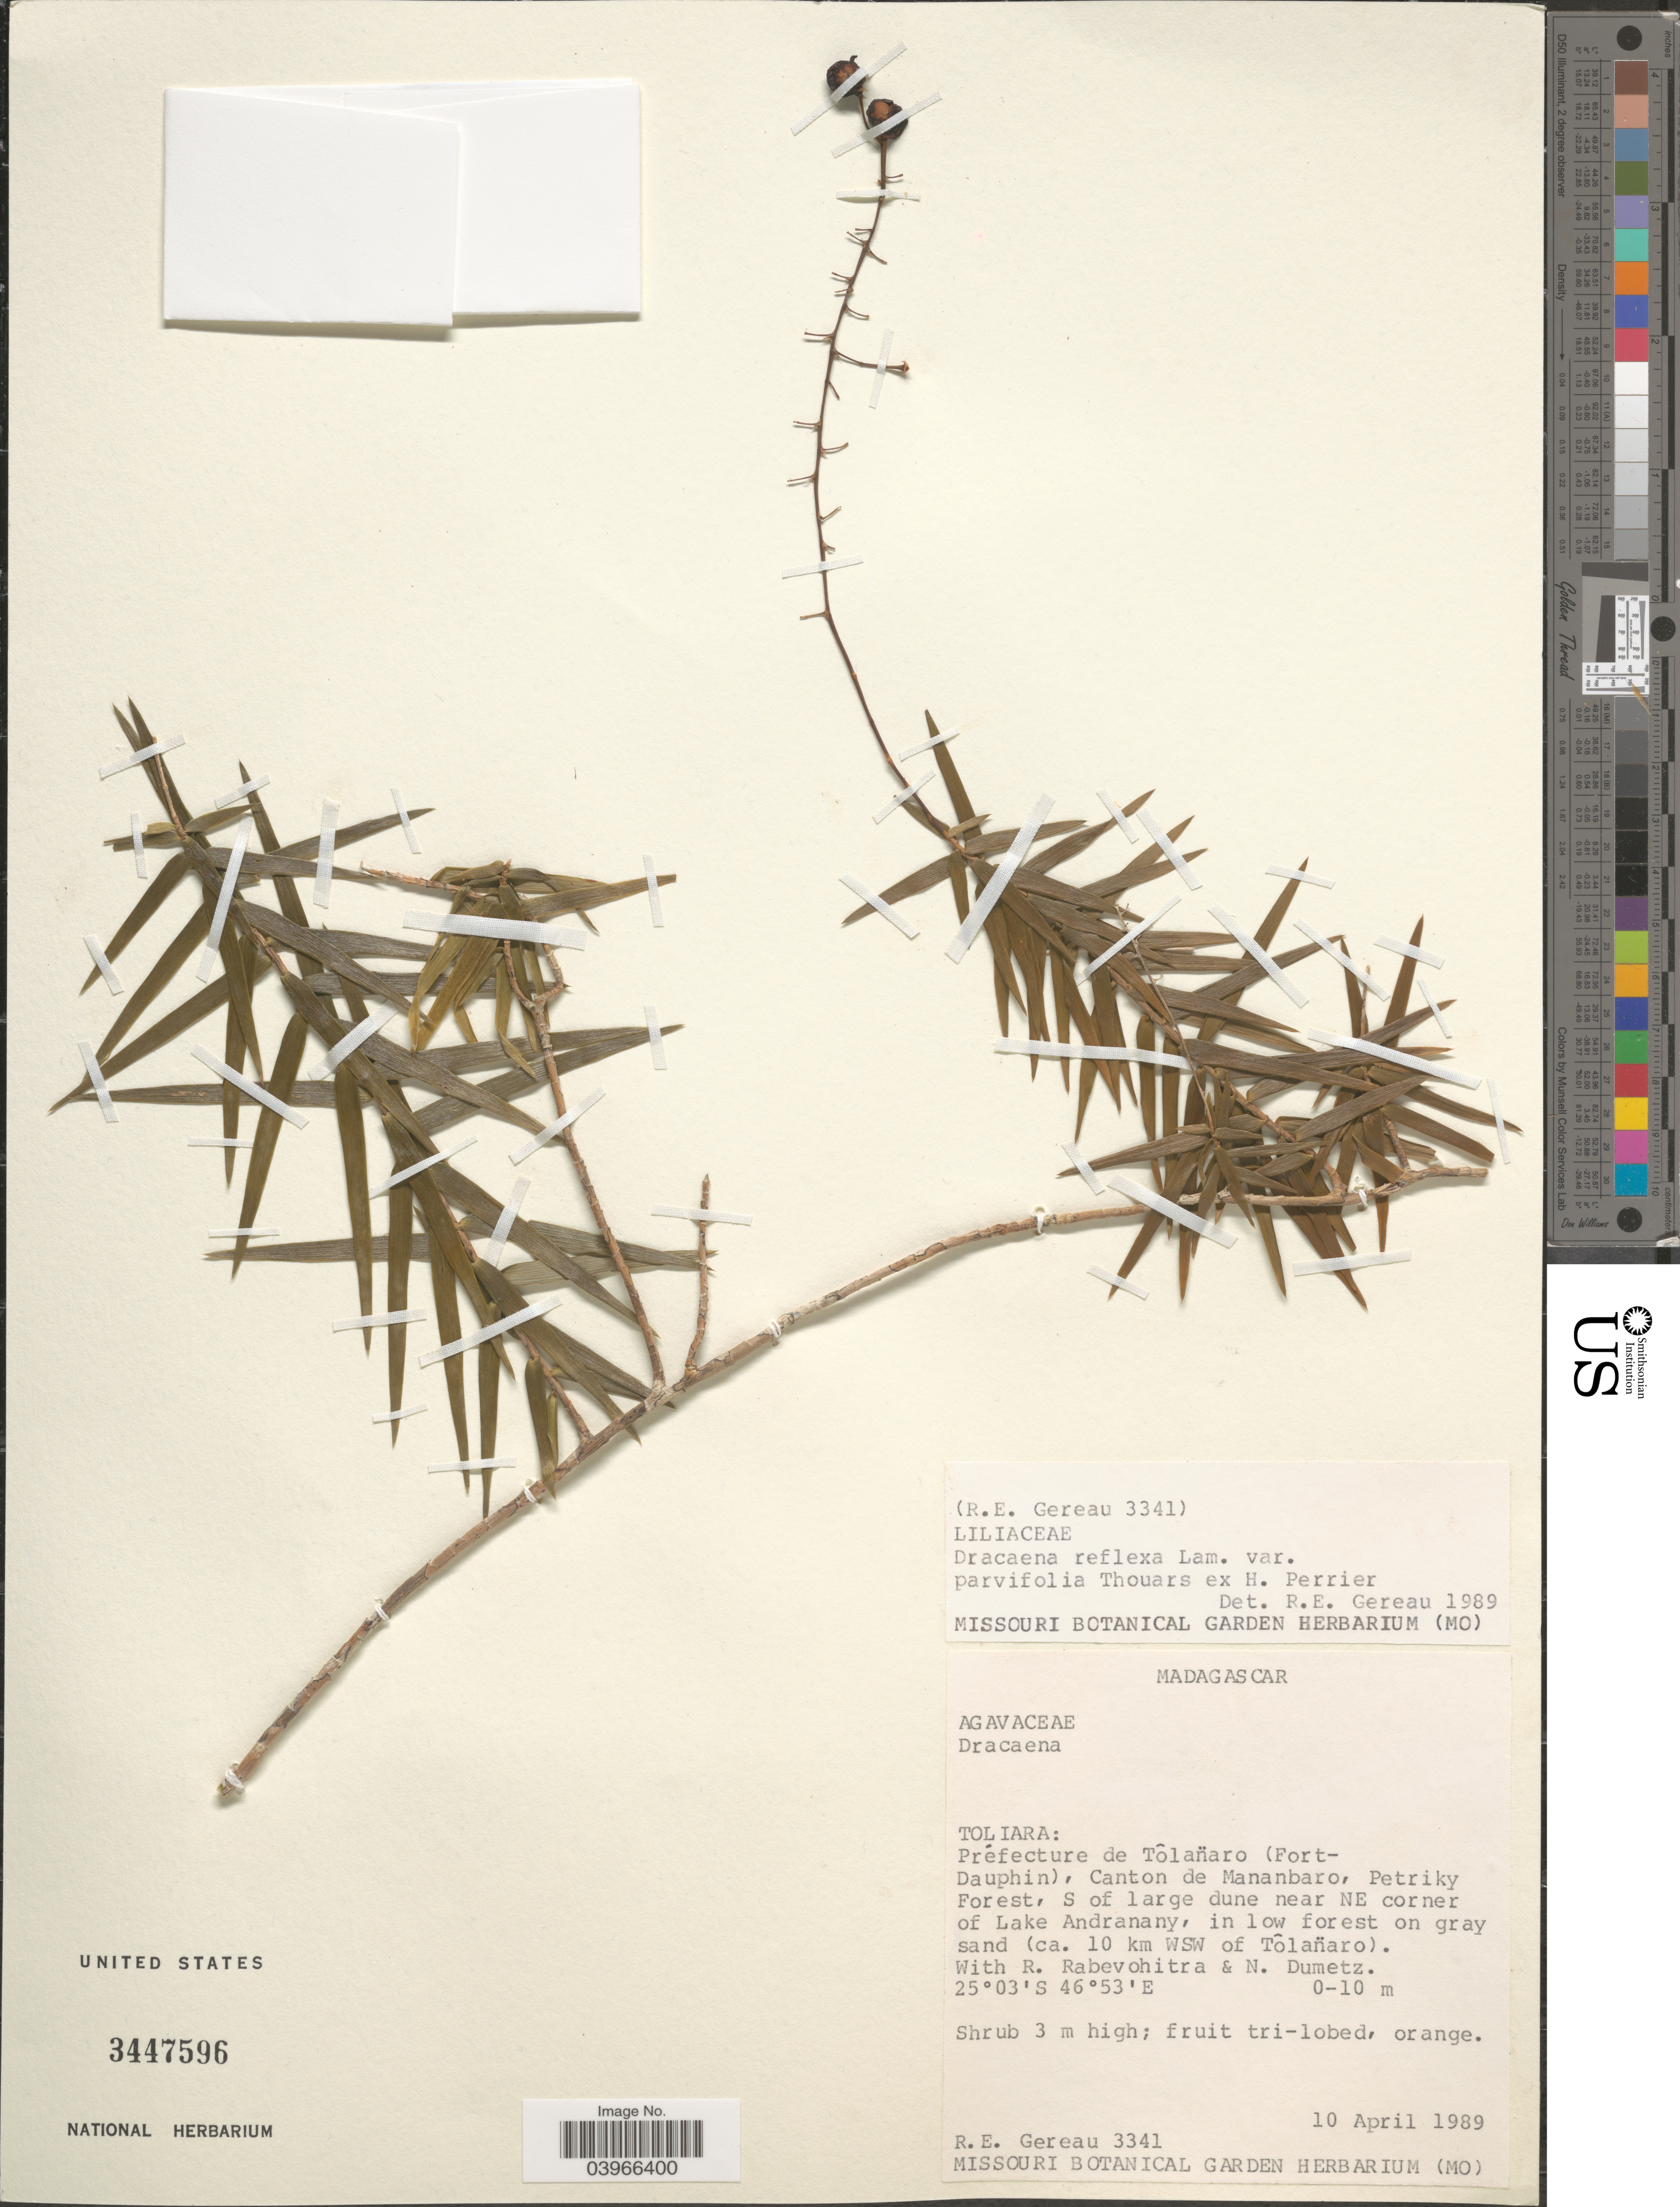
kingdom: Plantae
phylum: Tracheophyta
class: Liliopsida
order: Asparagales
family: Asparagaceae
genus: Dracaena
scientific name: Dracaena reflexa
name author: Lam.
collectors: R. Gereau, R. Rabevohitra & N. Dumetz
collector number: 3341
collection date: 1989-04-10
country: Madagascar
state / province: Anosy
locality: Préfecture de Tôlaṅaro (Fort-Dauphin), Canton de Mananbaro, Petriky Forest, S of large dune near NE corner of Lake Andranany, in low forest on gray sand (ca. 10 km WSW of Tôlaṅaro).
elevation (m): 0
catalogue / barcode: US 3447596